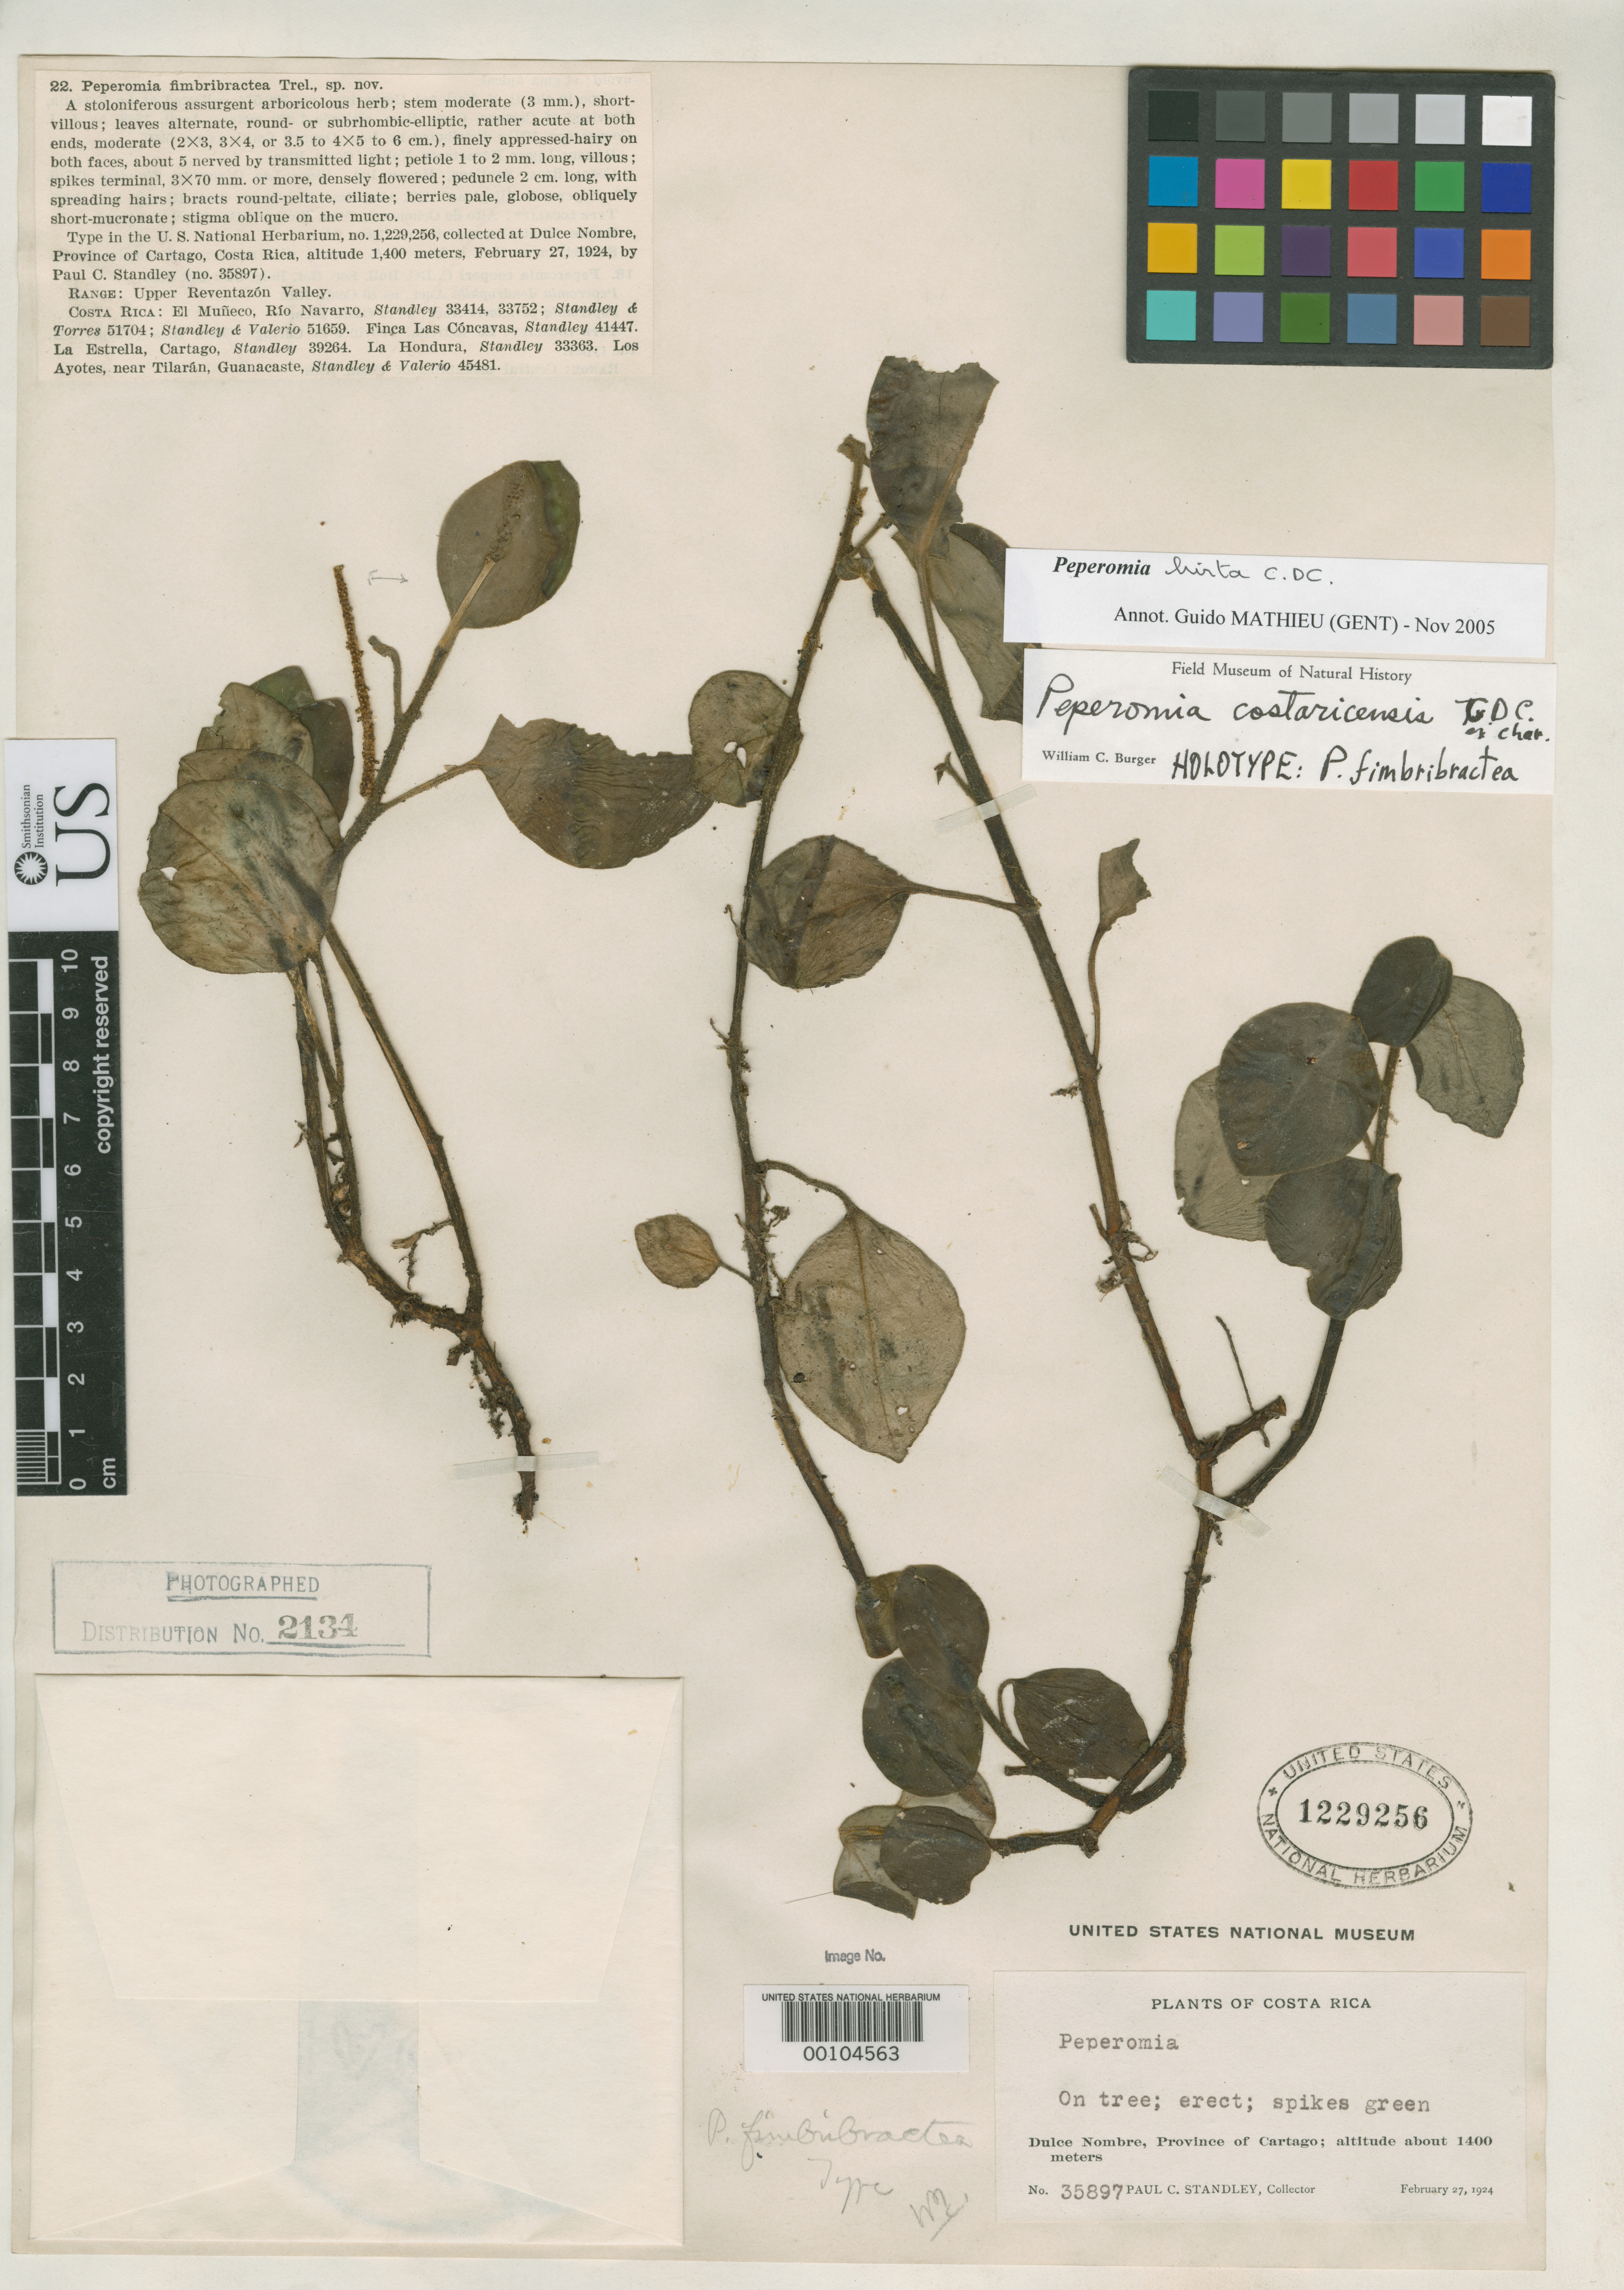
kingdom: Plantae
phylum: Tracheophyta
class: Magnoliopsida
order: Piperales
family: Piperaceae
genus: Peperomia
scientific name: Peperomia fimbribractea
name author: Trel.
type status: Holotype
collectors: P. C. Standley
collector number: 35897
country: Costa Rica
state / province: Cartago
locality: Dulce Nombre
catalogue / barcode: US 1229256